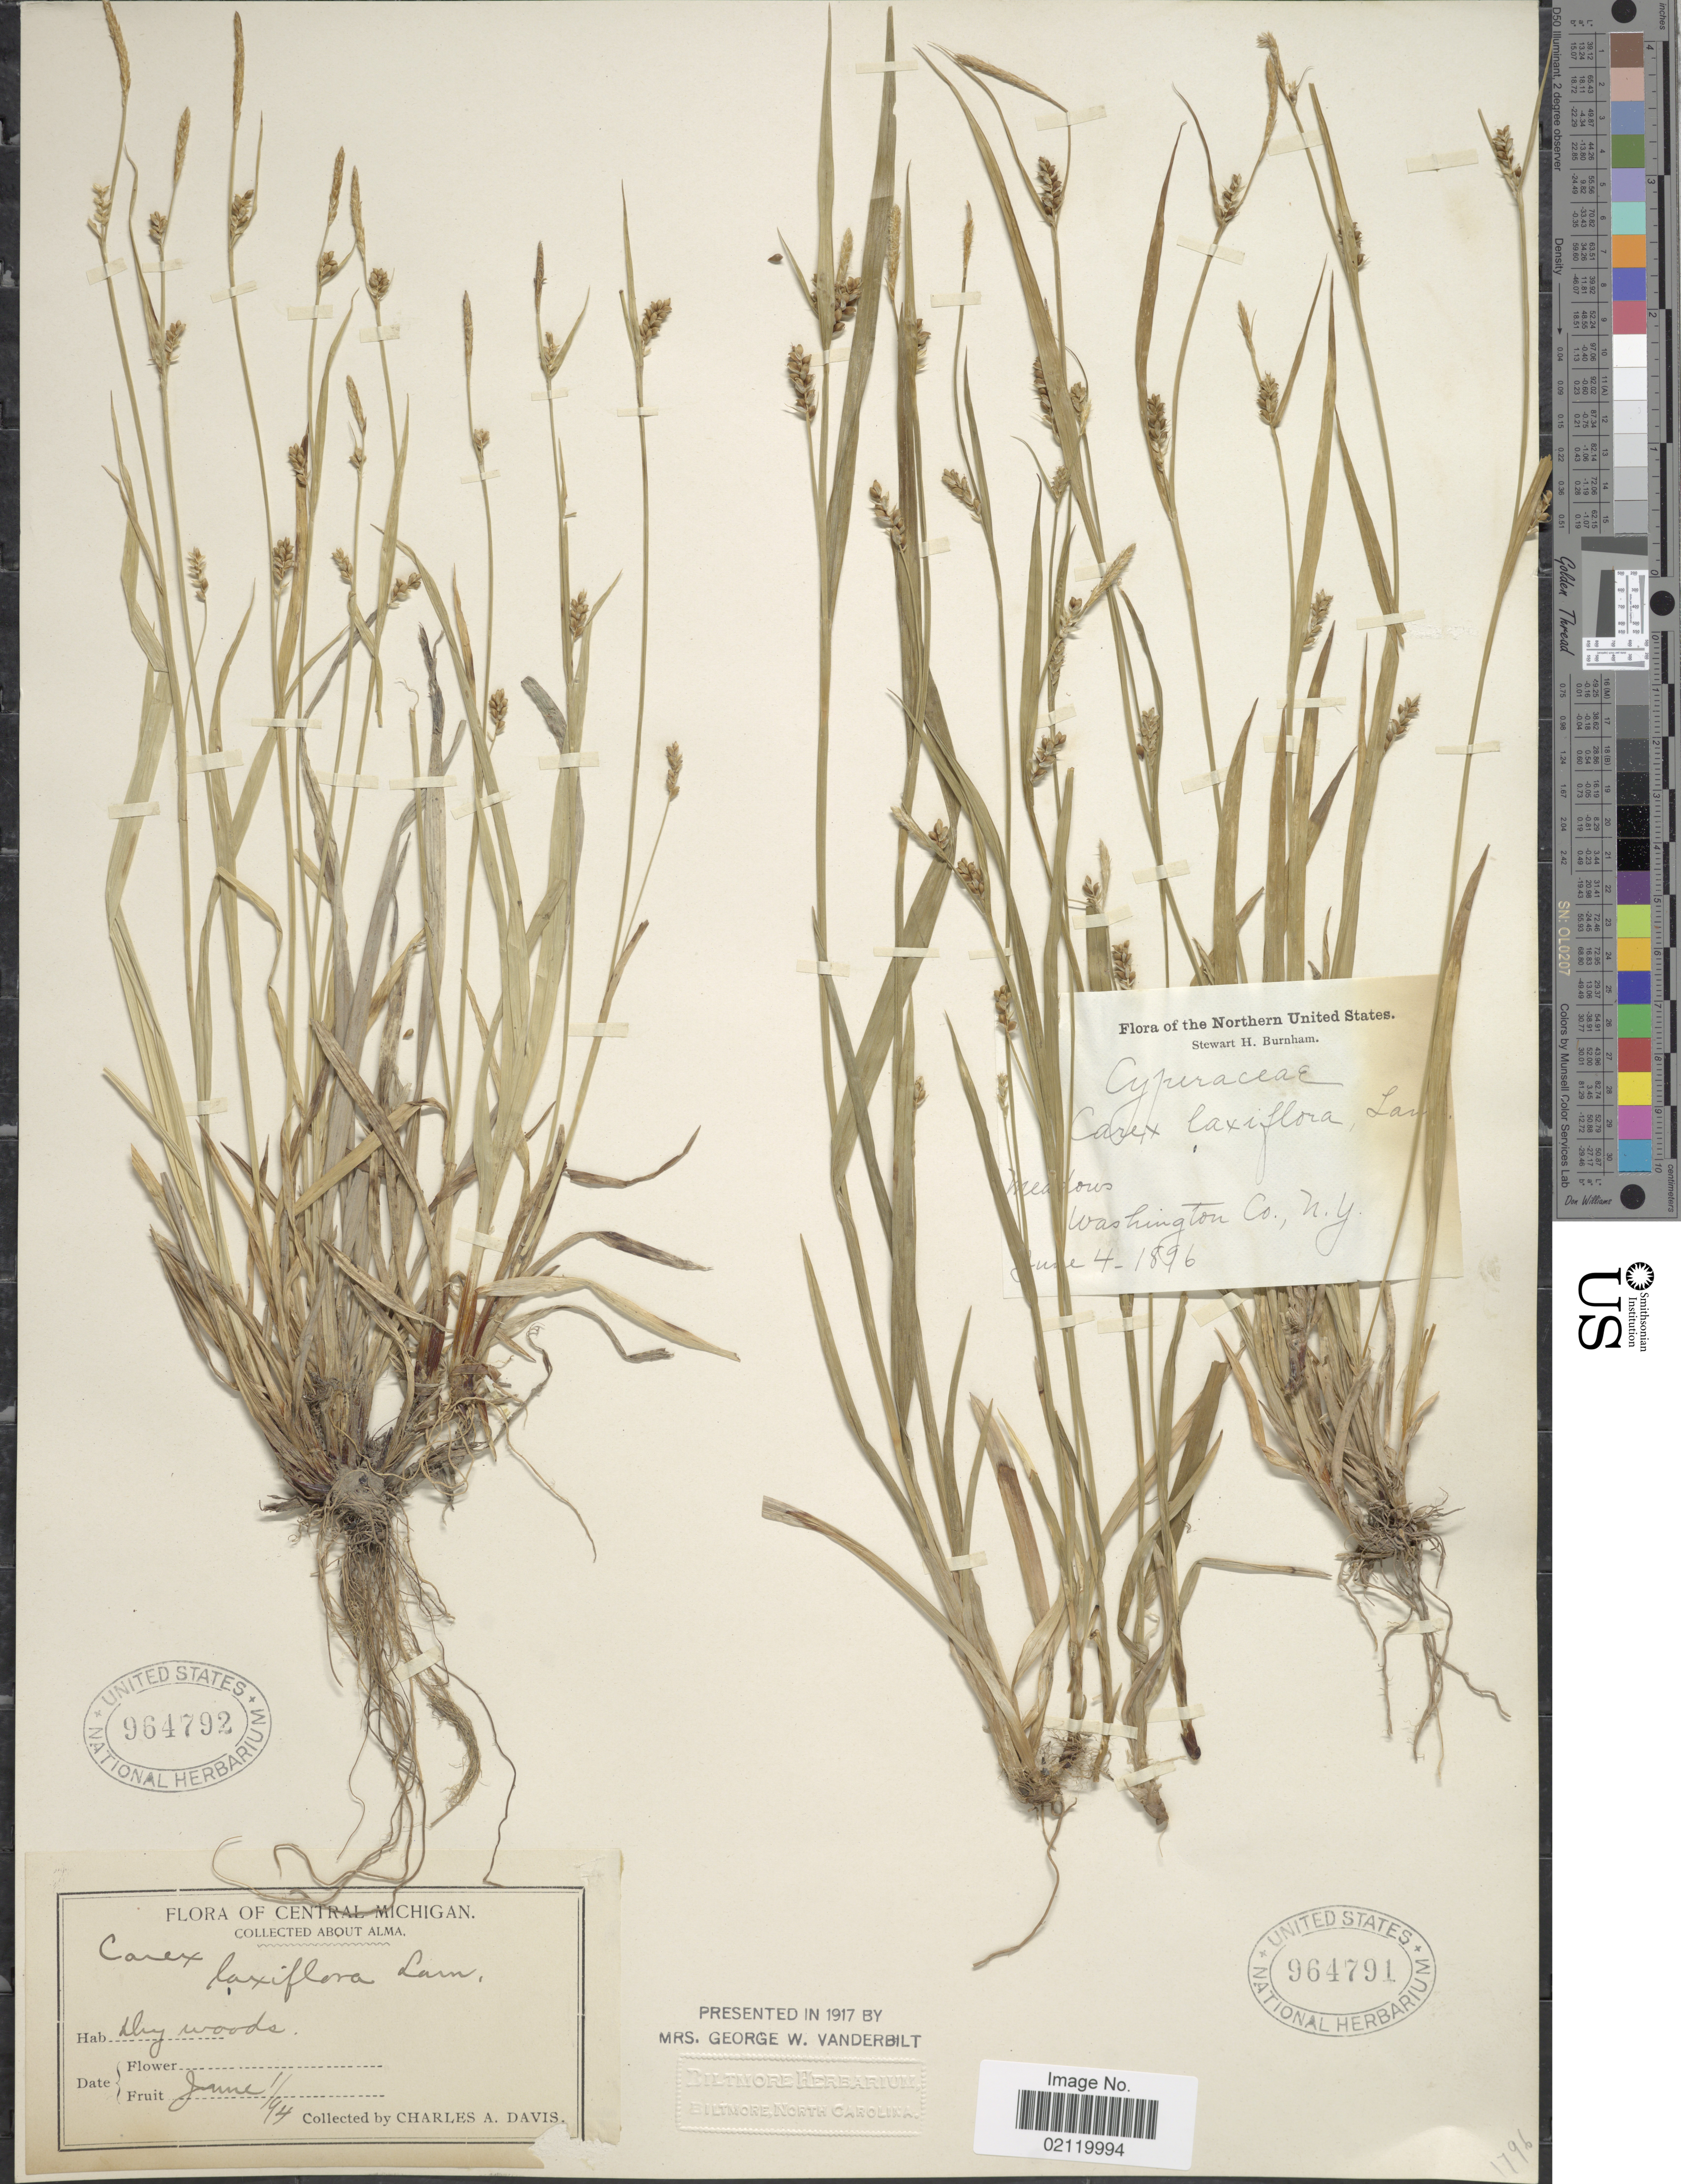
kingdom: Plantae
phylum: Tracheophyta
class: Liliopsida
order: Poales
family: Cyperaceae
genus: Carex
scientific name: Carex laxiflora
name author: Lam.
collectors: S. Burnham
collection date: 1896-06-04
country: United States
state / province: New York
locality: Northern United States. Washington Co., N.Y.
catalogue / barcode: US 964791-2